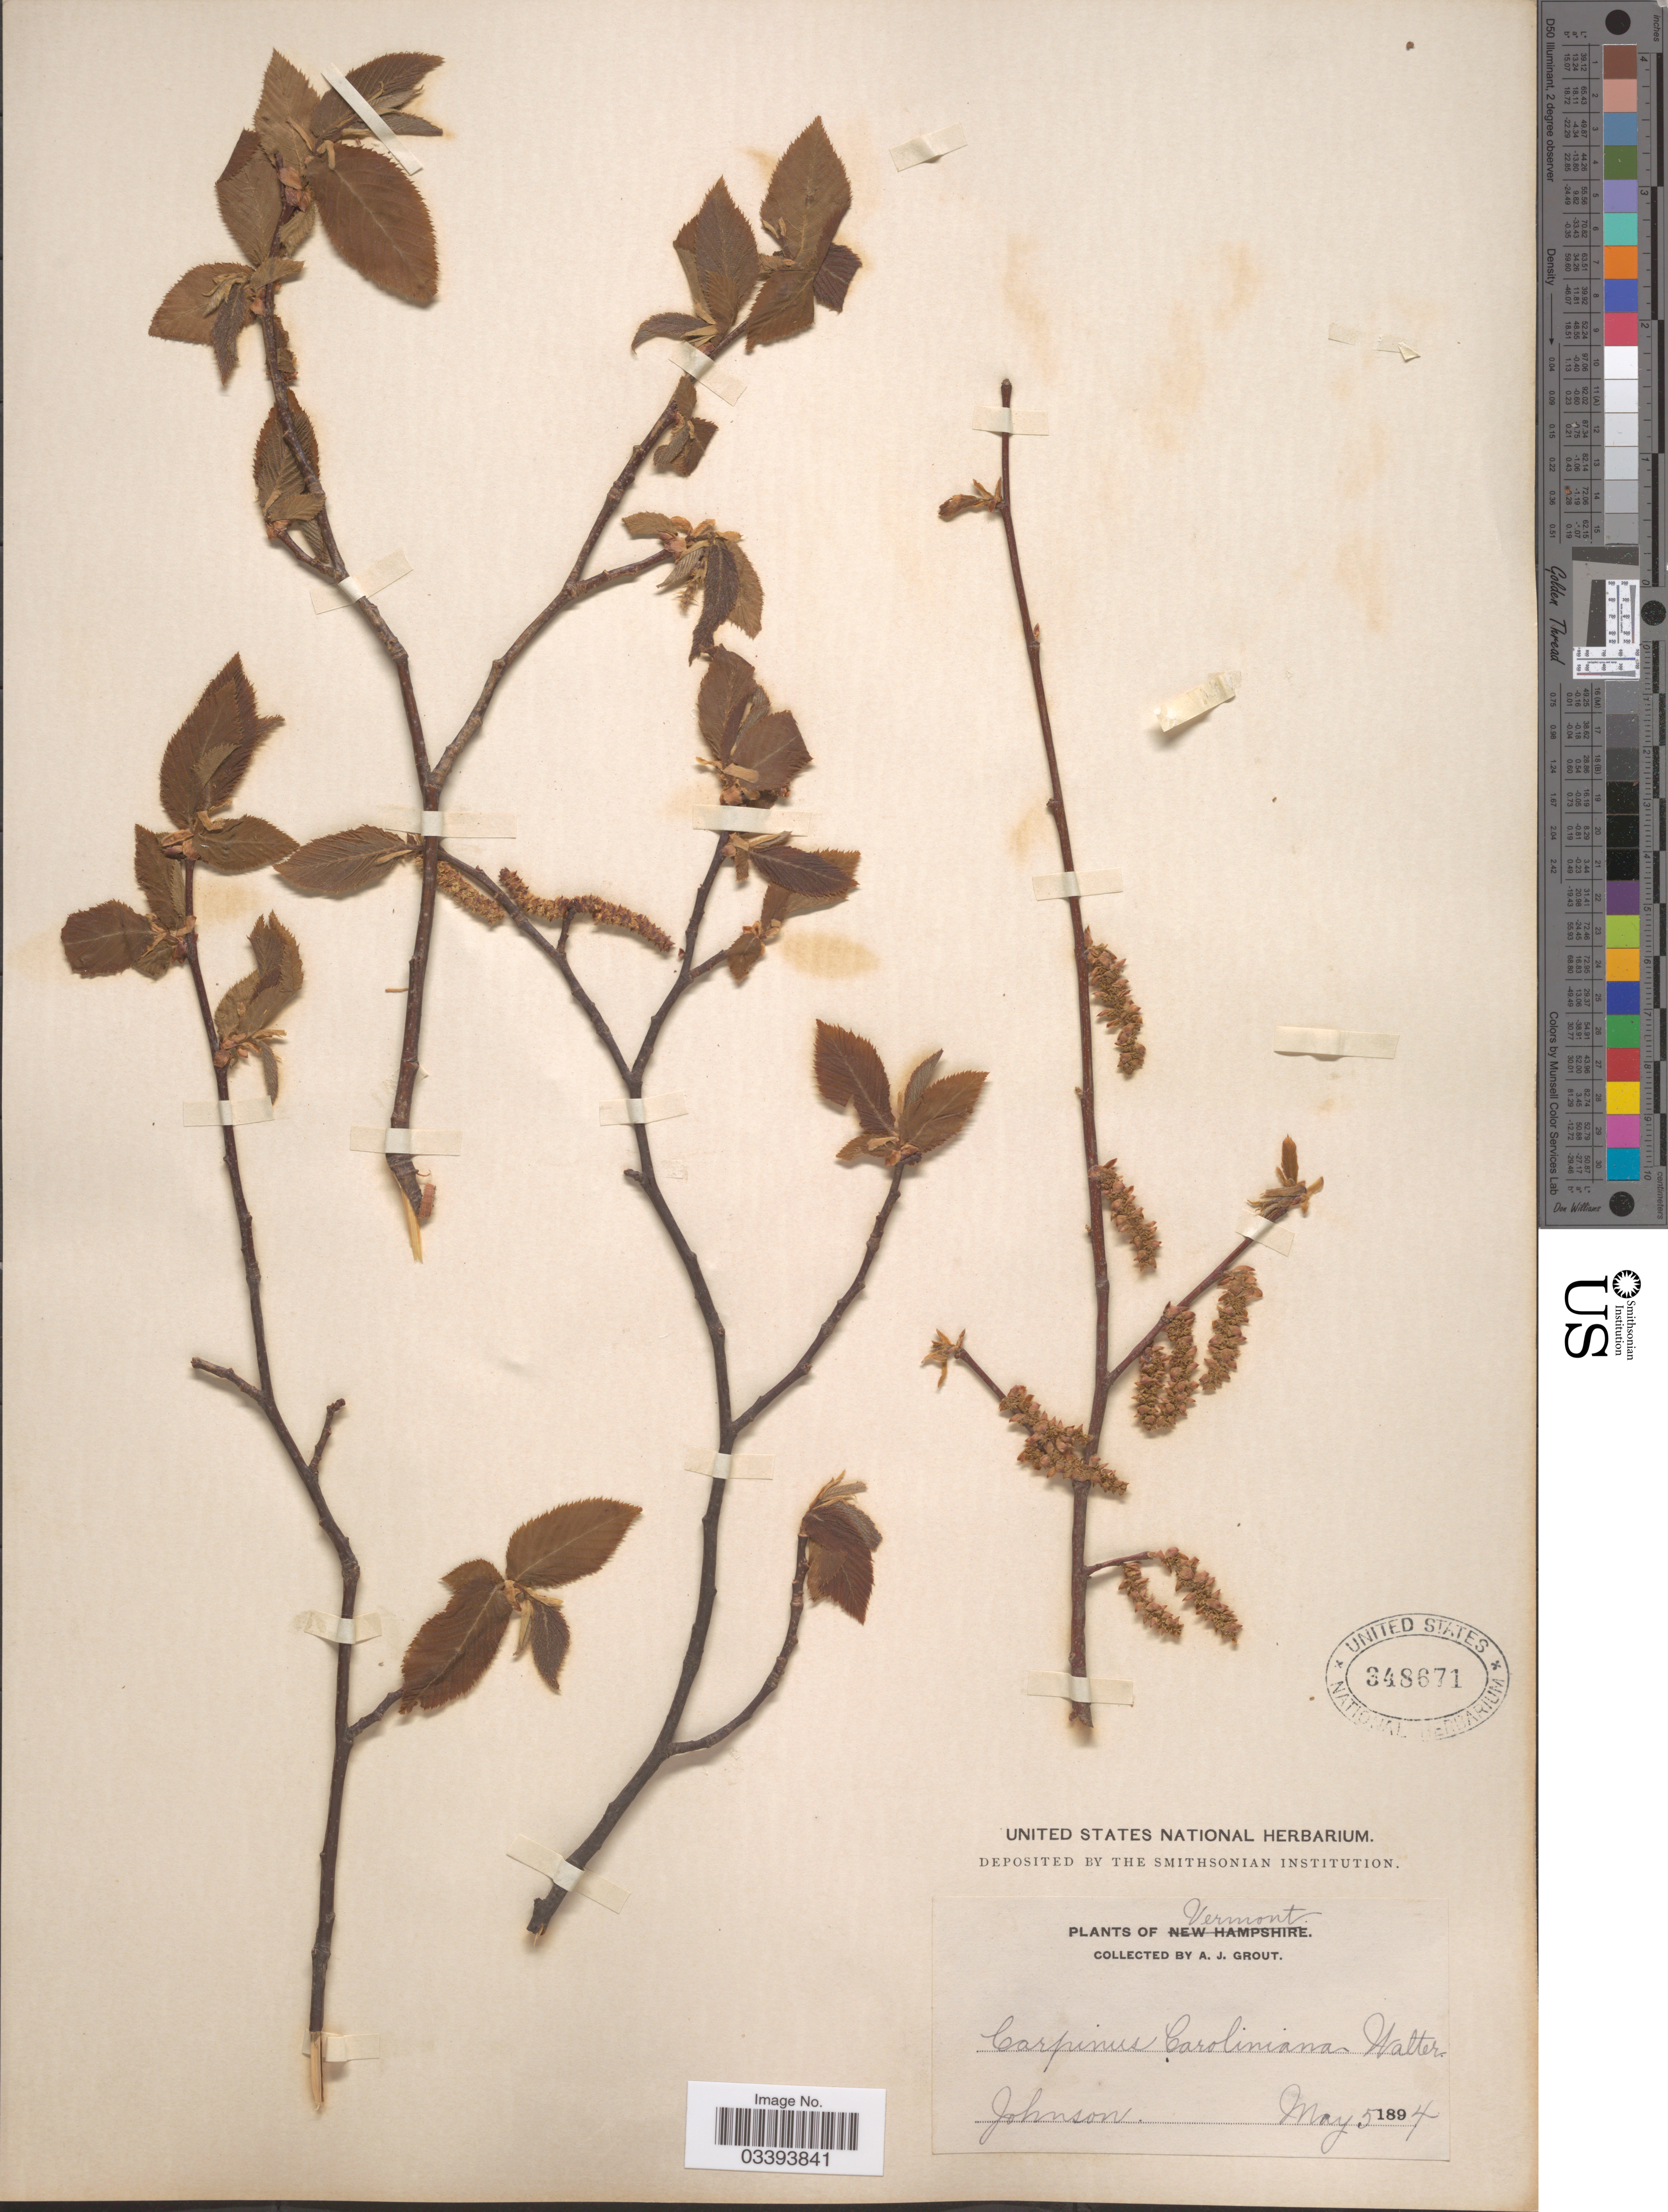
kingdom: Plantae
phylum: Tracheophyta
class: Magnoliopsida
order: Fagales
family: Betulaceae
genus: Carpinus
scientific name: Carpinus caroliniana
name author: Walter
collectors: A. J. Grout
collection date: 1894-05-05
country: United States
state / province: Vermont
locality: Johnson.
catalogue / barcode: US 348671